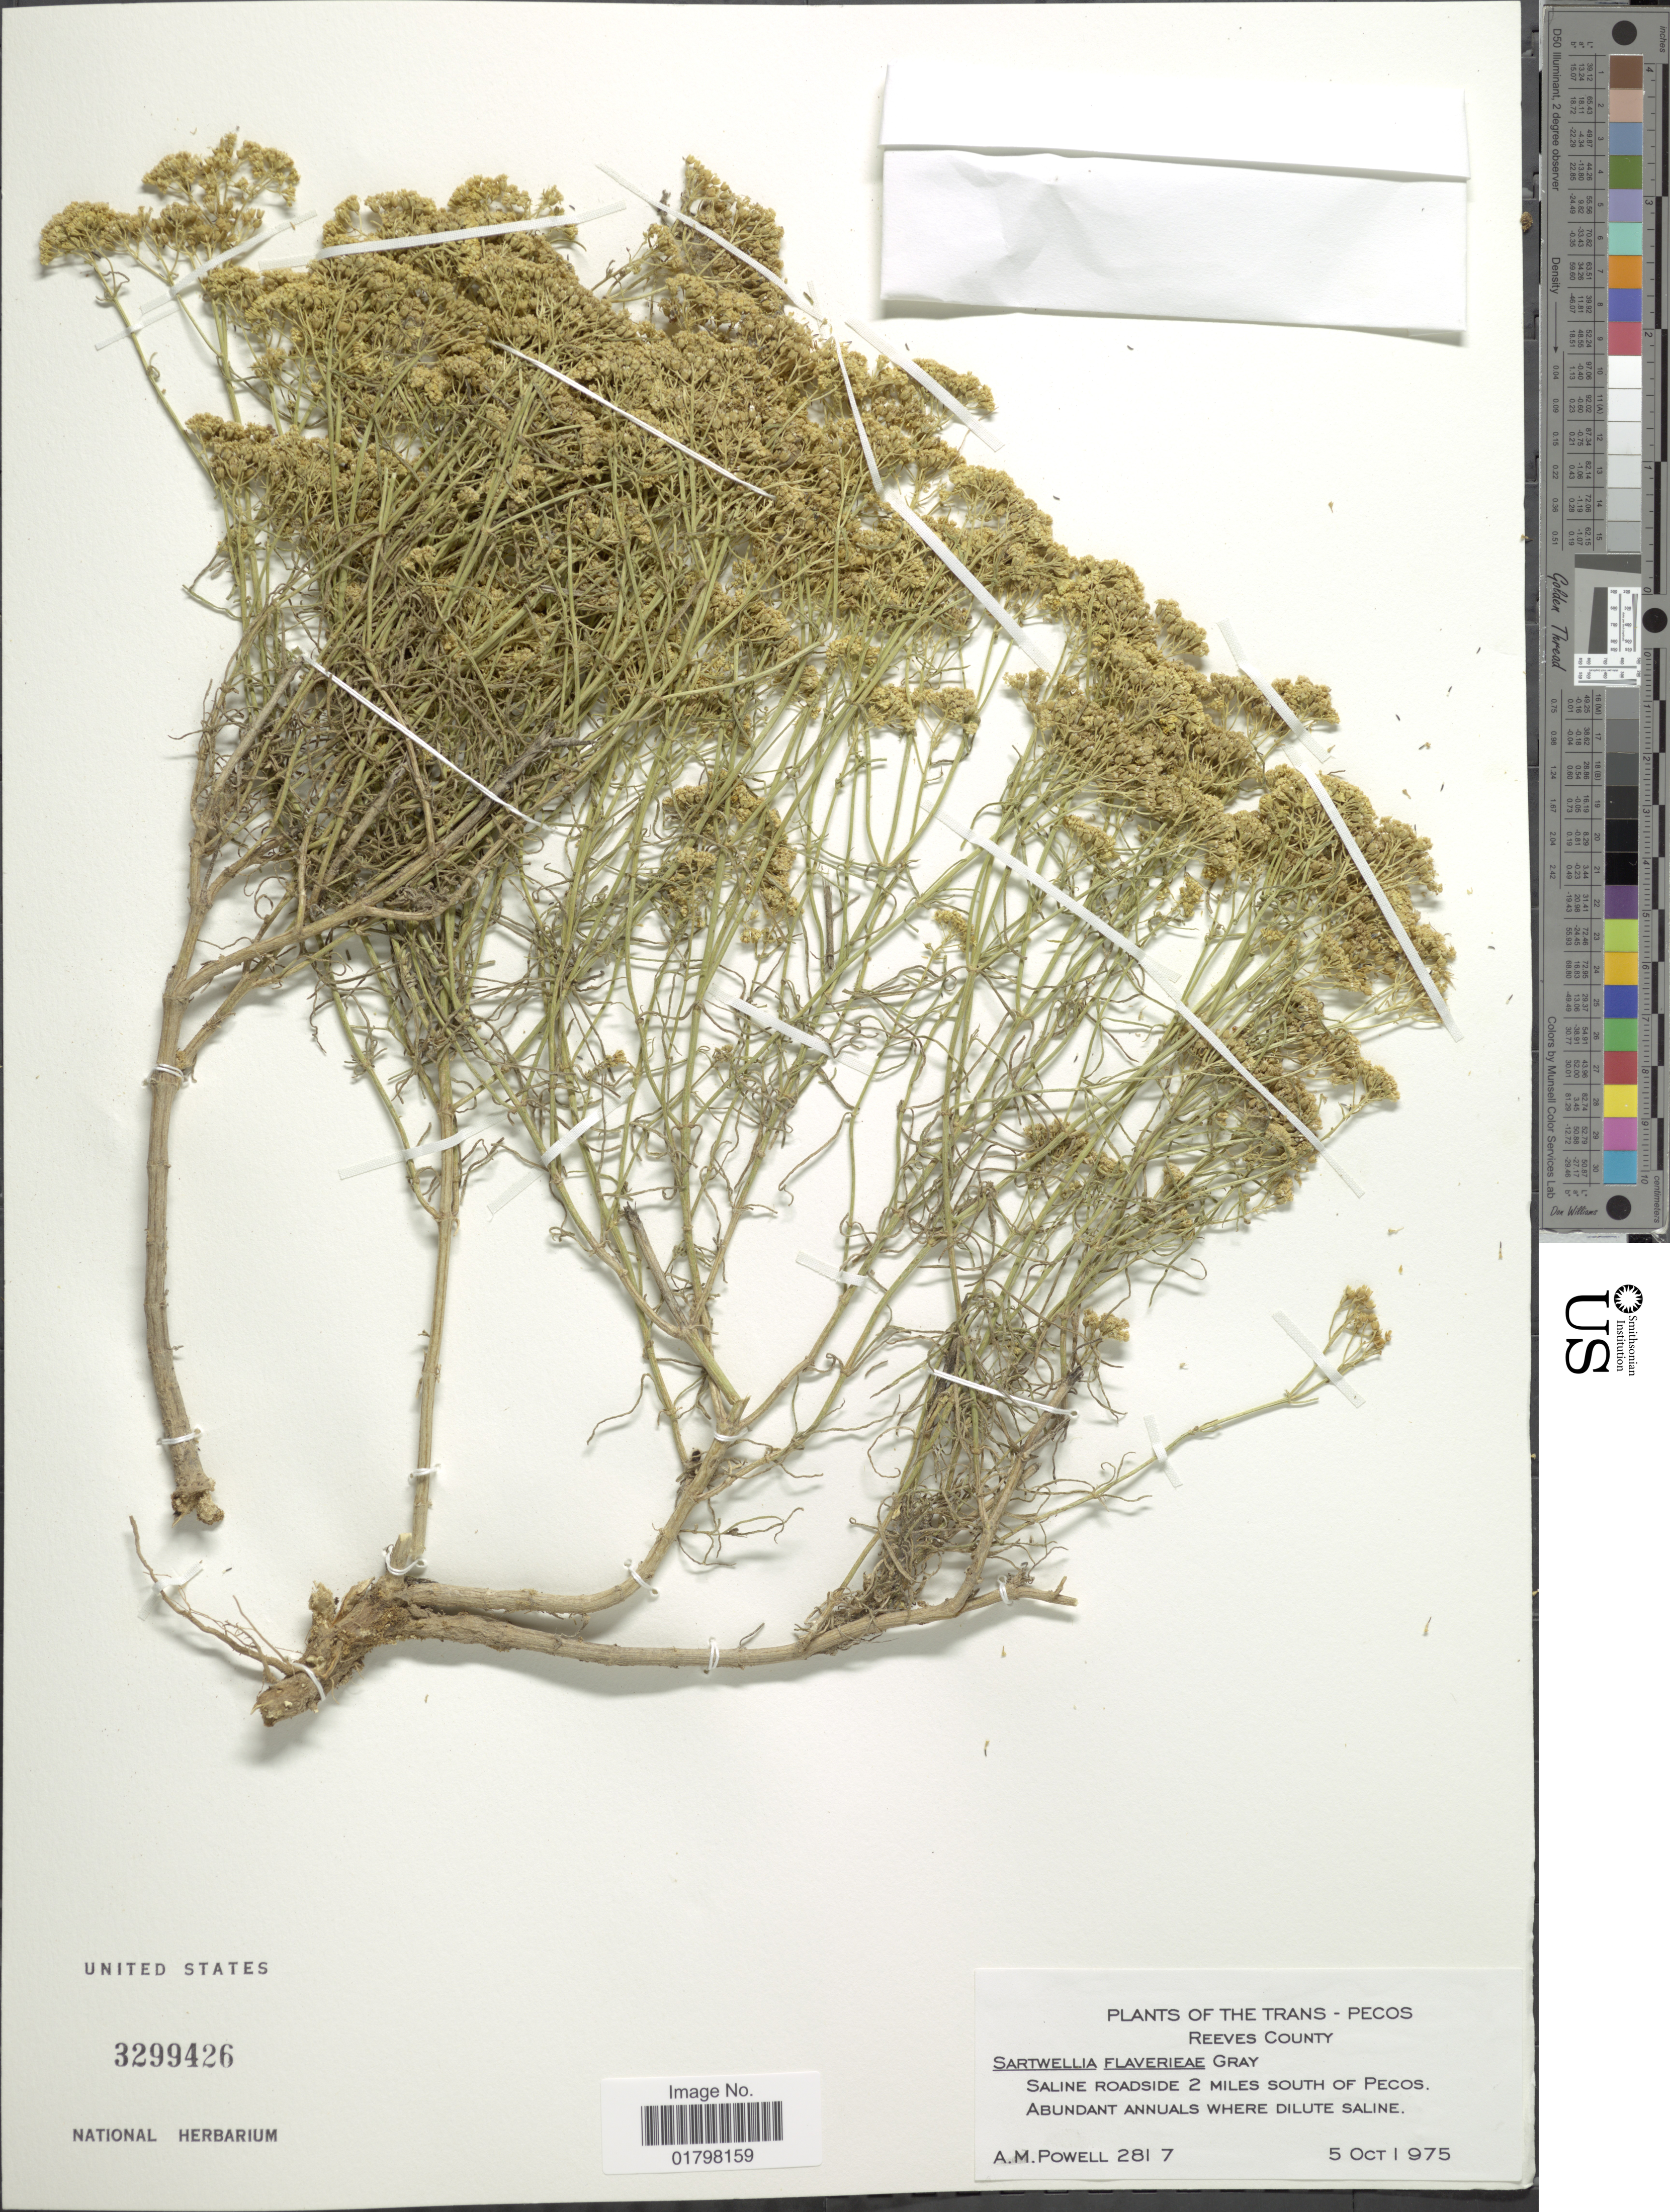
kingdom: Plantae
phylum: Tracheophyta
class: Magnoliopsida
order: Asterales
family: Asteraceae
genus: Sartwellia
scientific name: Sartwellia flaveriae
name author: A. Gray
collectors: A. M. Powell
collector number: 2817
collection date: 1975-10-05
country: United States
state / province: Texas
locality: Trans-Pecos. Reeves County. Saline roadside 2 miles South of Pecos.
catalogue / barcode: US 3299426